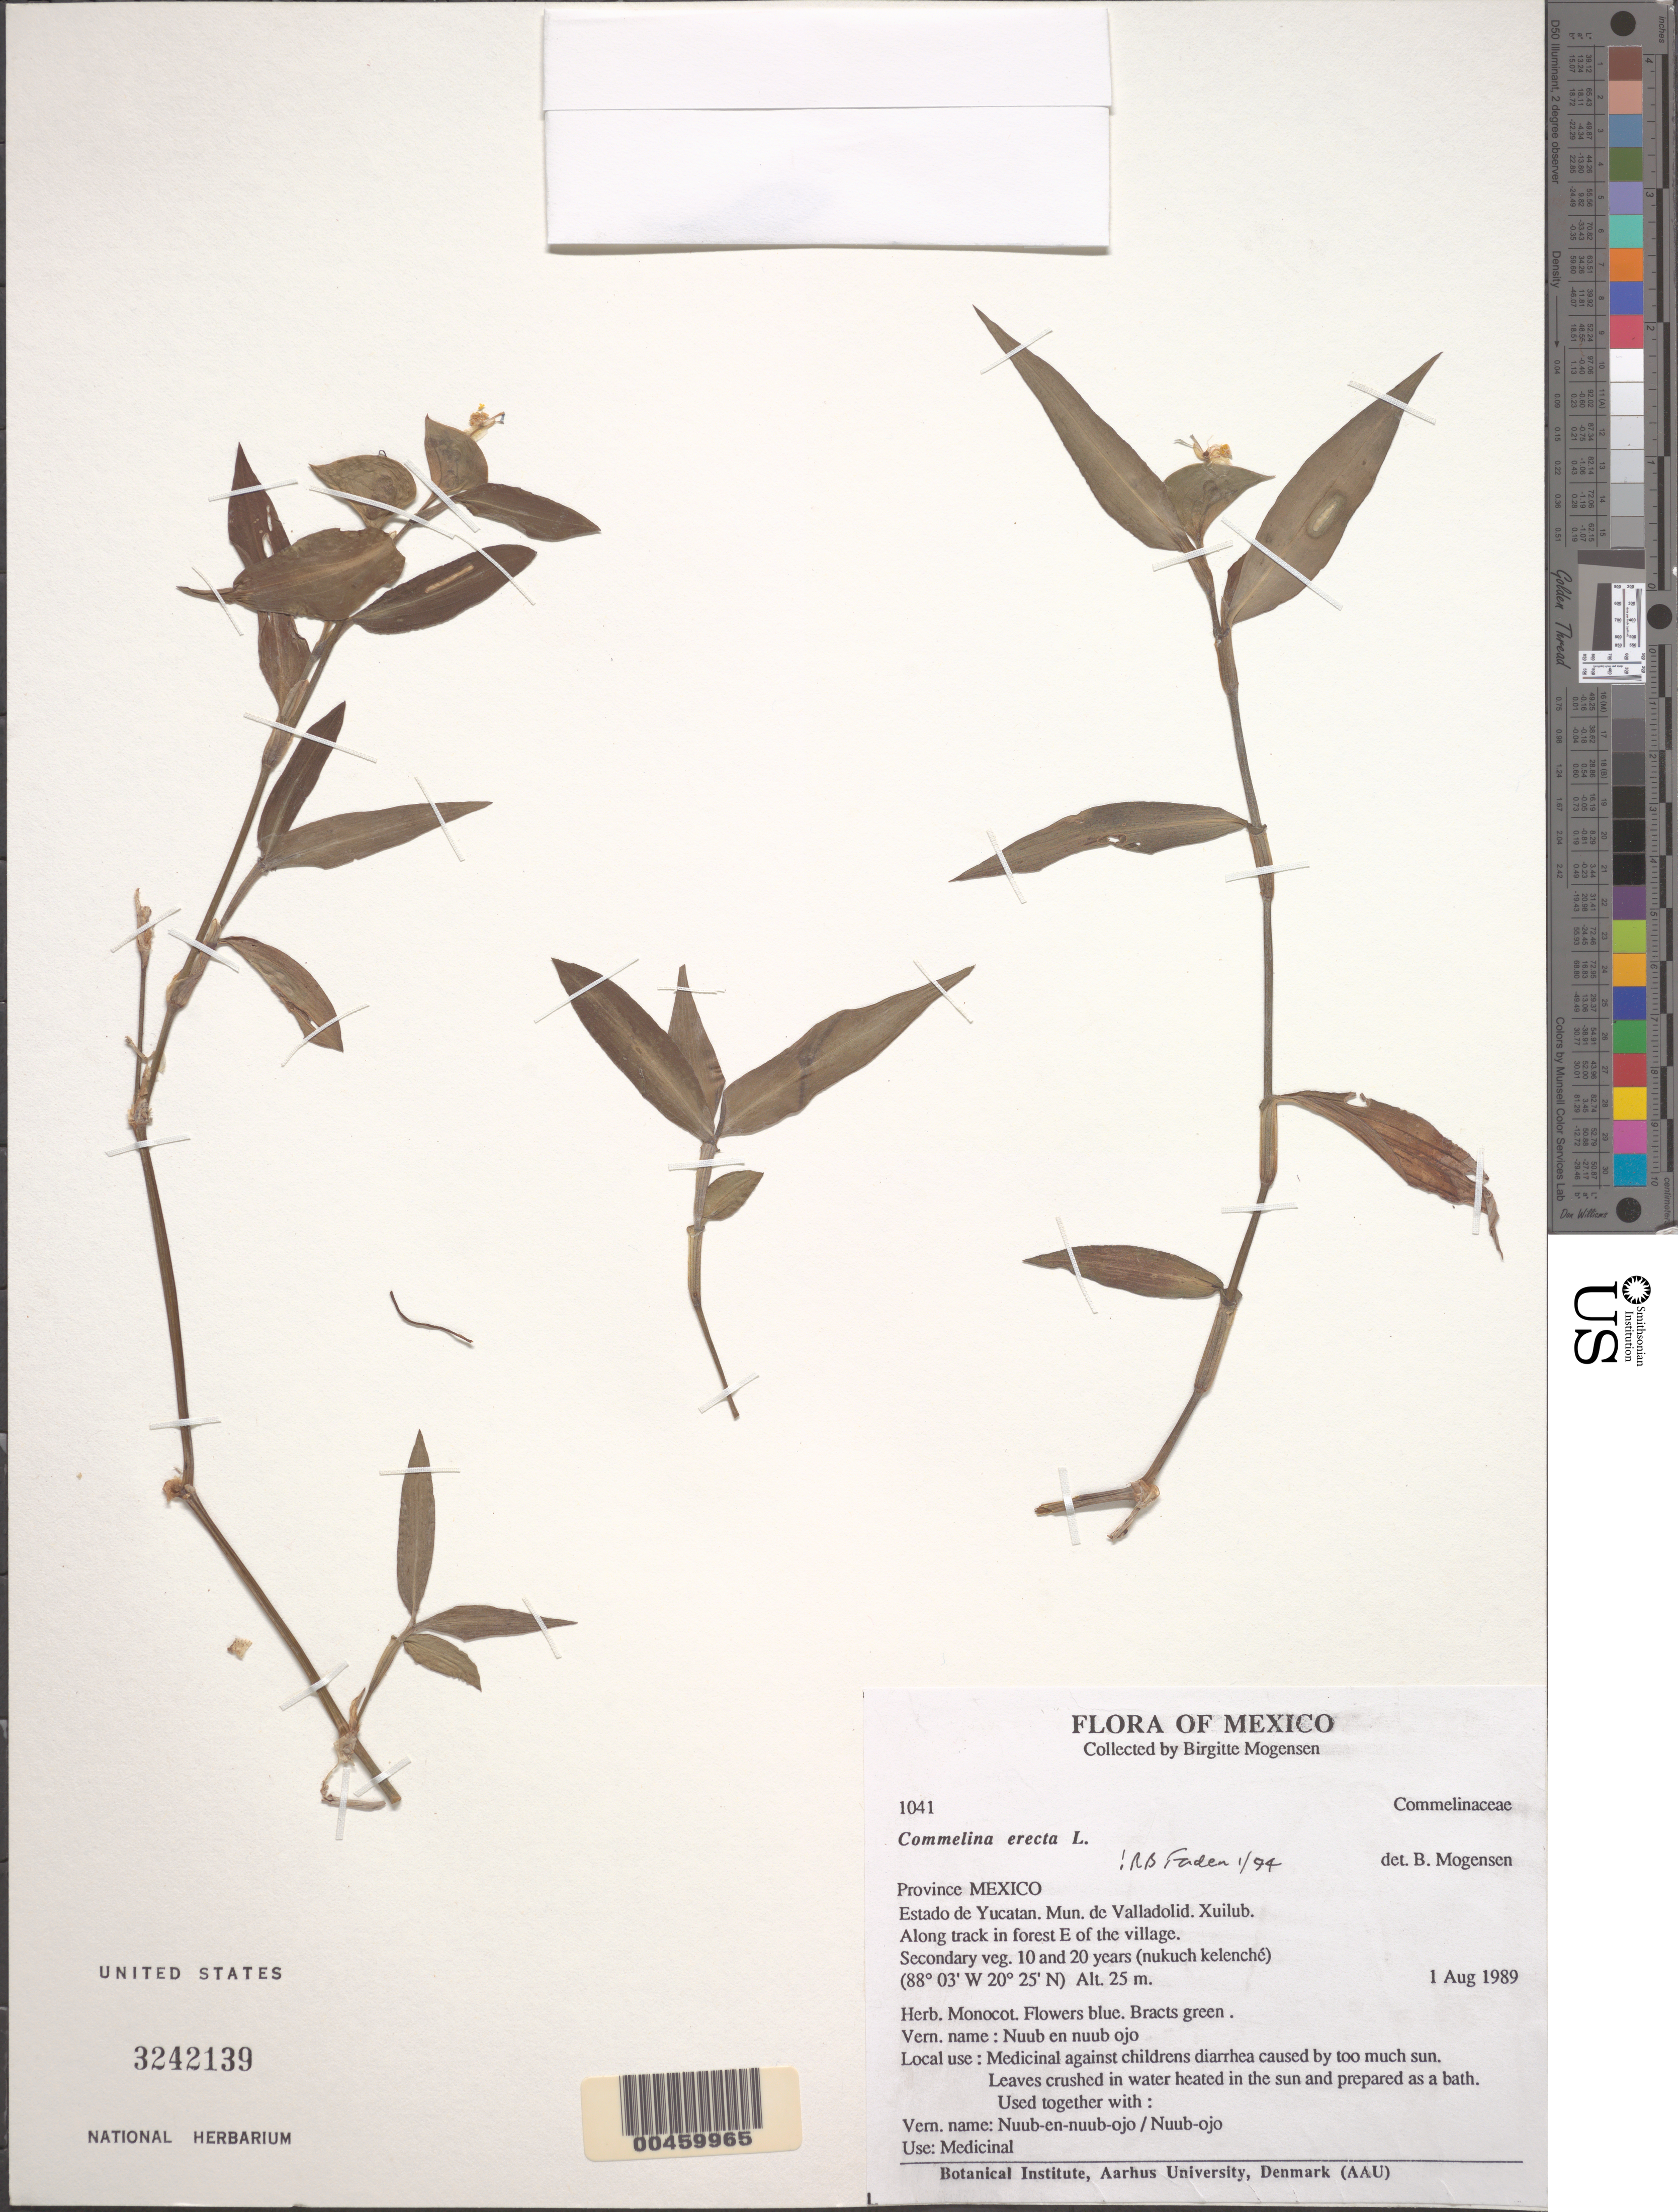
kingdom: Plantae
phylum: Tracheophyta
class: Liliopsida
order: Commelinales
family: Commelinaceae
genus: Commelina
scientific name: Commelina erecta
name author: L.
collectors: B. Mogensen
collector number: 1041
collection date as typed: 01 Aug 1989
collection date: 1989-08-01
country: Mexico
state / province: Yucatán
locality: Valadolid, xuilub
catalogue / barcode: US 3242139